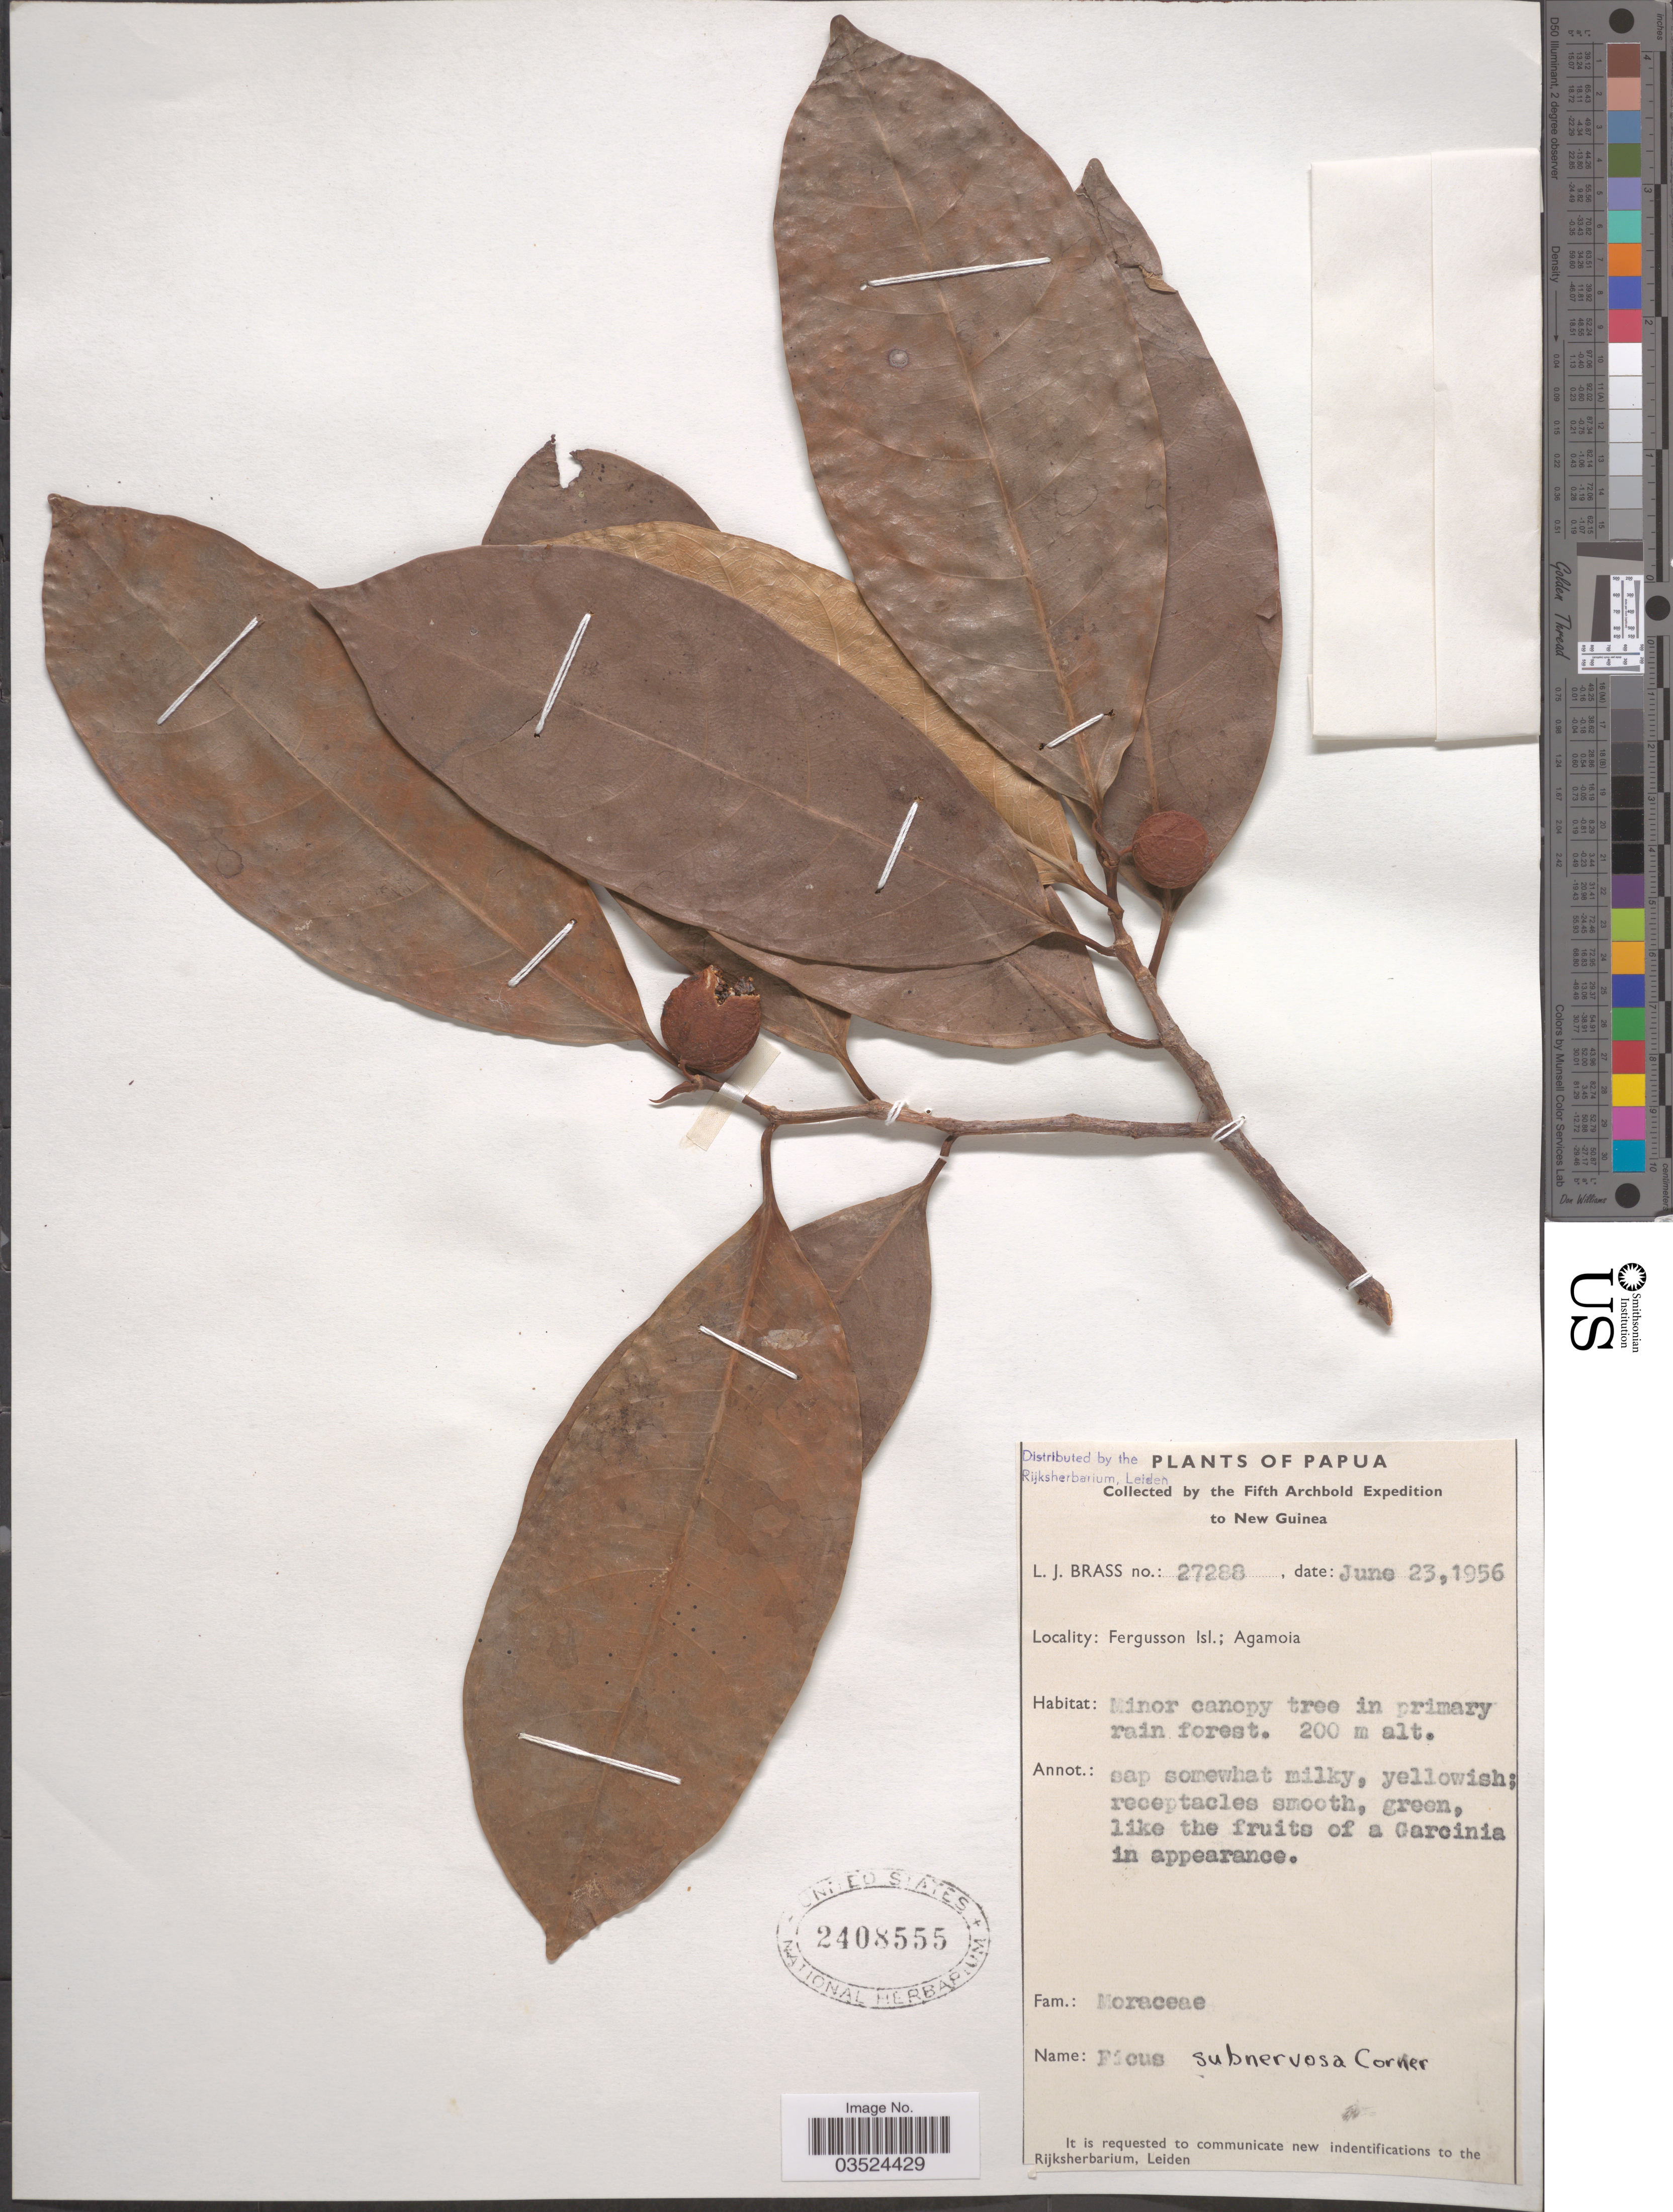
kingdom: Plantae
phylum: Tracheophyta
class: Magnoliopsida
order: Rosales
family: Moraceae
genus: Ficus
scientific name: Ficus subnervosa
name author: Corner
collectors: L. J. Brass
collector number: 27288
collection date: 1956-06-23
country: Papua New Guinea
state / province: Milne Bay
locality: Papua. New Guinea. Fergusson Isl.; Agamoia.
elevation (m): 200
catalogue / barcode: US 2408555